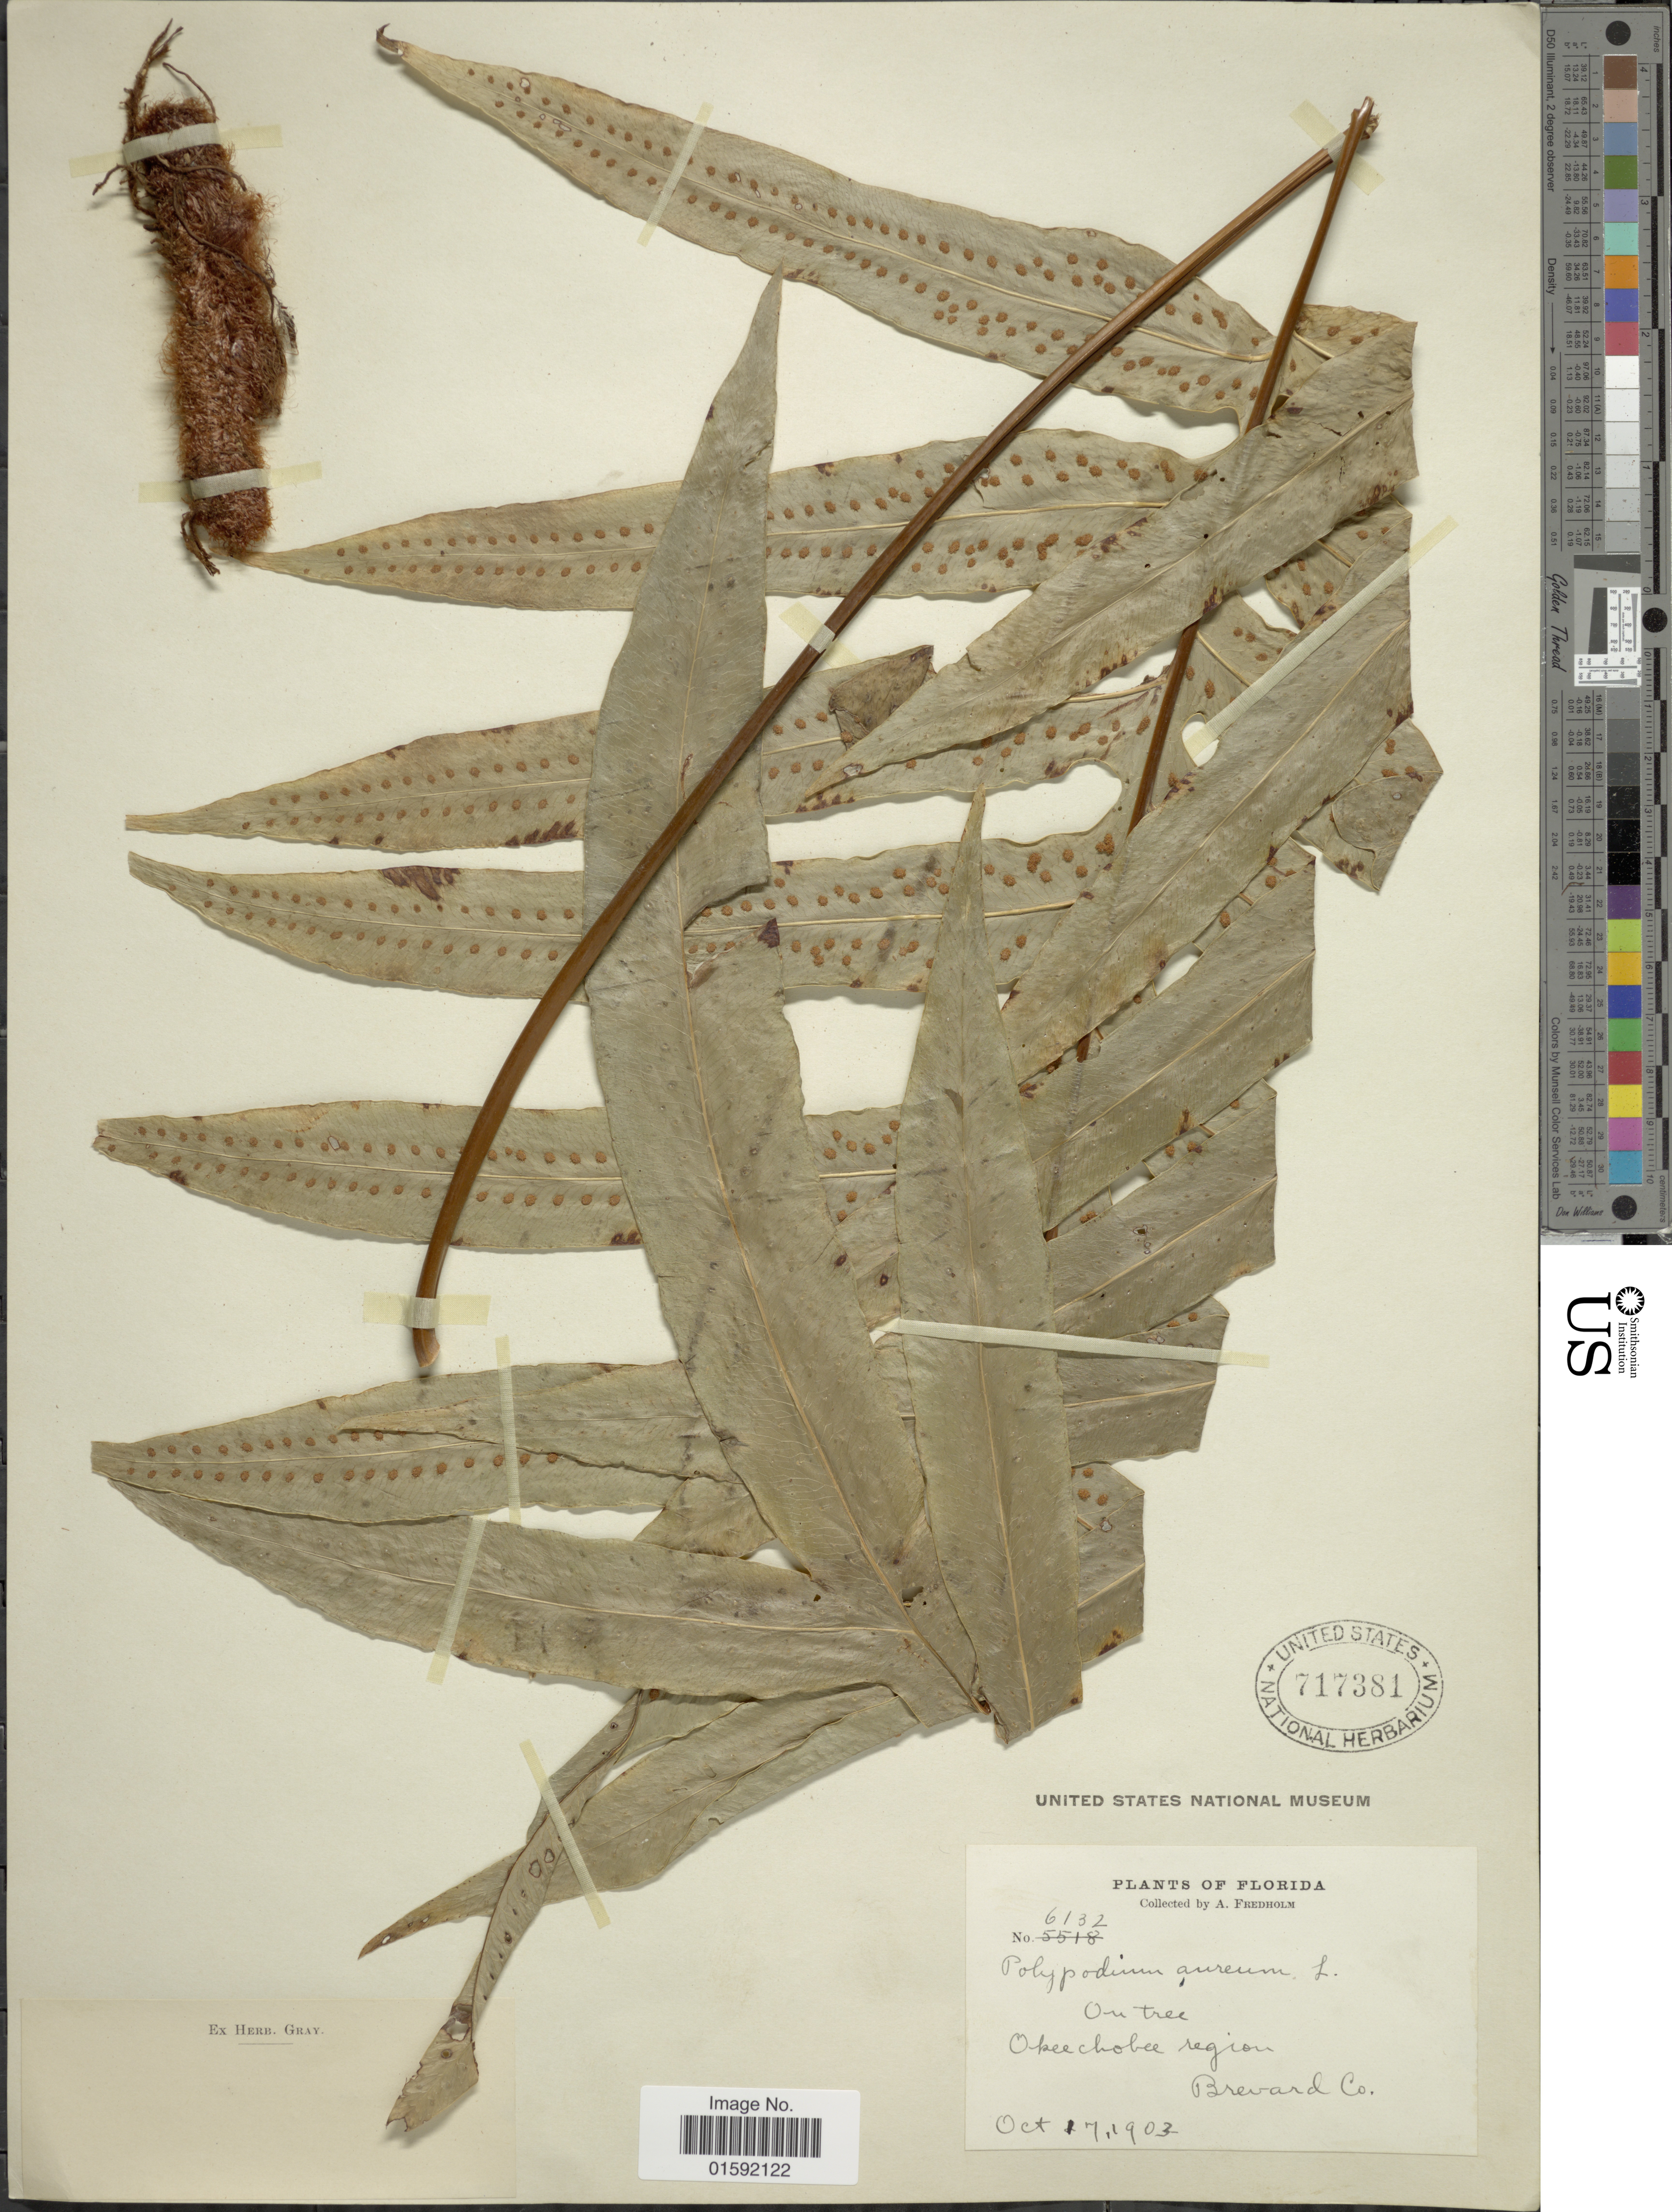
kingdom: Plantae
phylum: Tracheophyta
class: Polypodiopsida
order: Polypodiales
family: Polypodiaceae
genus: Phlebodium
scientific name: Phlebodium aureum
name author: (L.) J. Sm.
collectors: A. Fredholm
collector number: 6132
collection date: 1903-10-17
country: United States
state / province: Florida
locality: Okeechobee region, Breward Co.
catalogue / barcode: US 717381